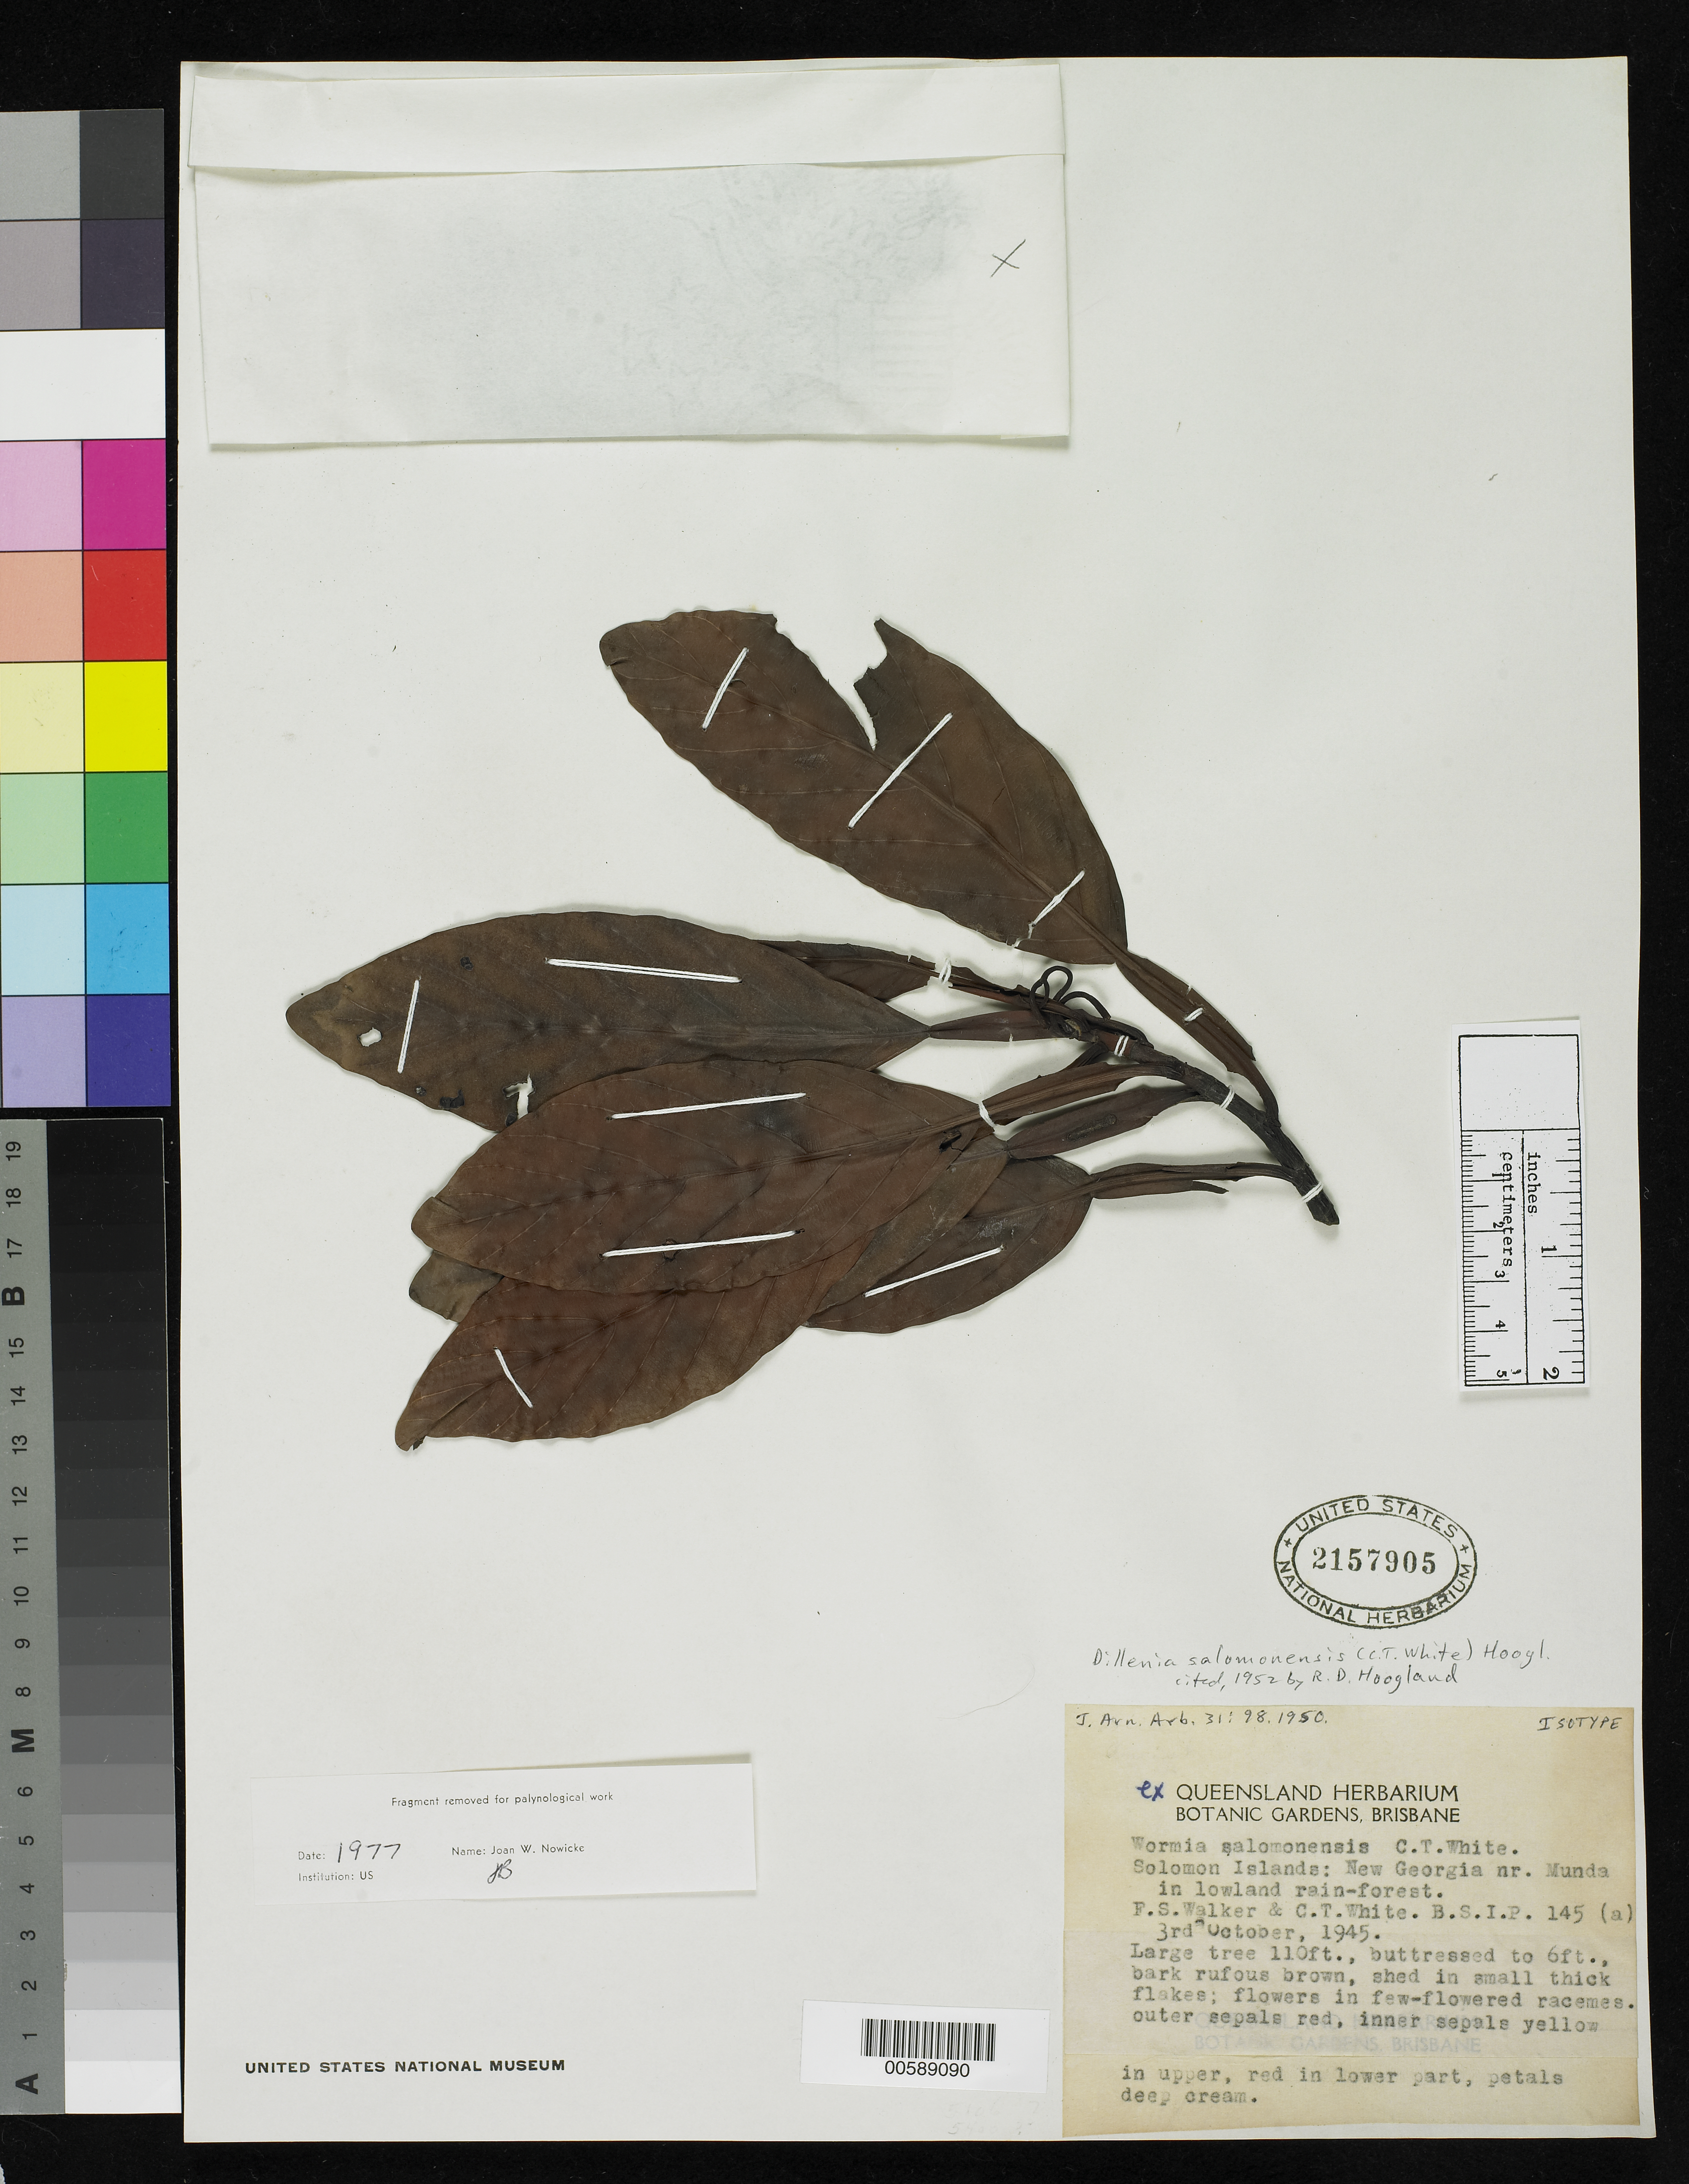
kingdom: Plantae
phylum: Tracheophyta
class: Magnoliopsida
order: Dilleniales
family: Dilleniaceae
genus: Wormia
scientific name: Wormia salomonensis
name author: C.T. White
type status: Isotype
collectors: F. Walker & C. T. White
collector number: BSIP 145(a)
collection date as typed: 03 Oct 1945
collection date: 1945-10-03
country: Solomon Islands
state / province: Western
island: New Georgia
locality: Near Munda.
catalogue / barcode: US 2157905